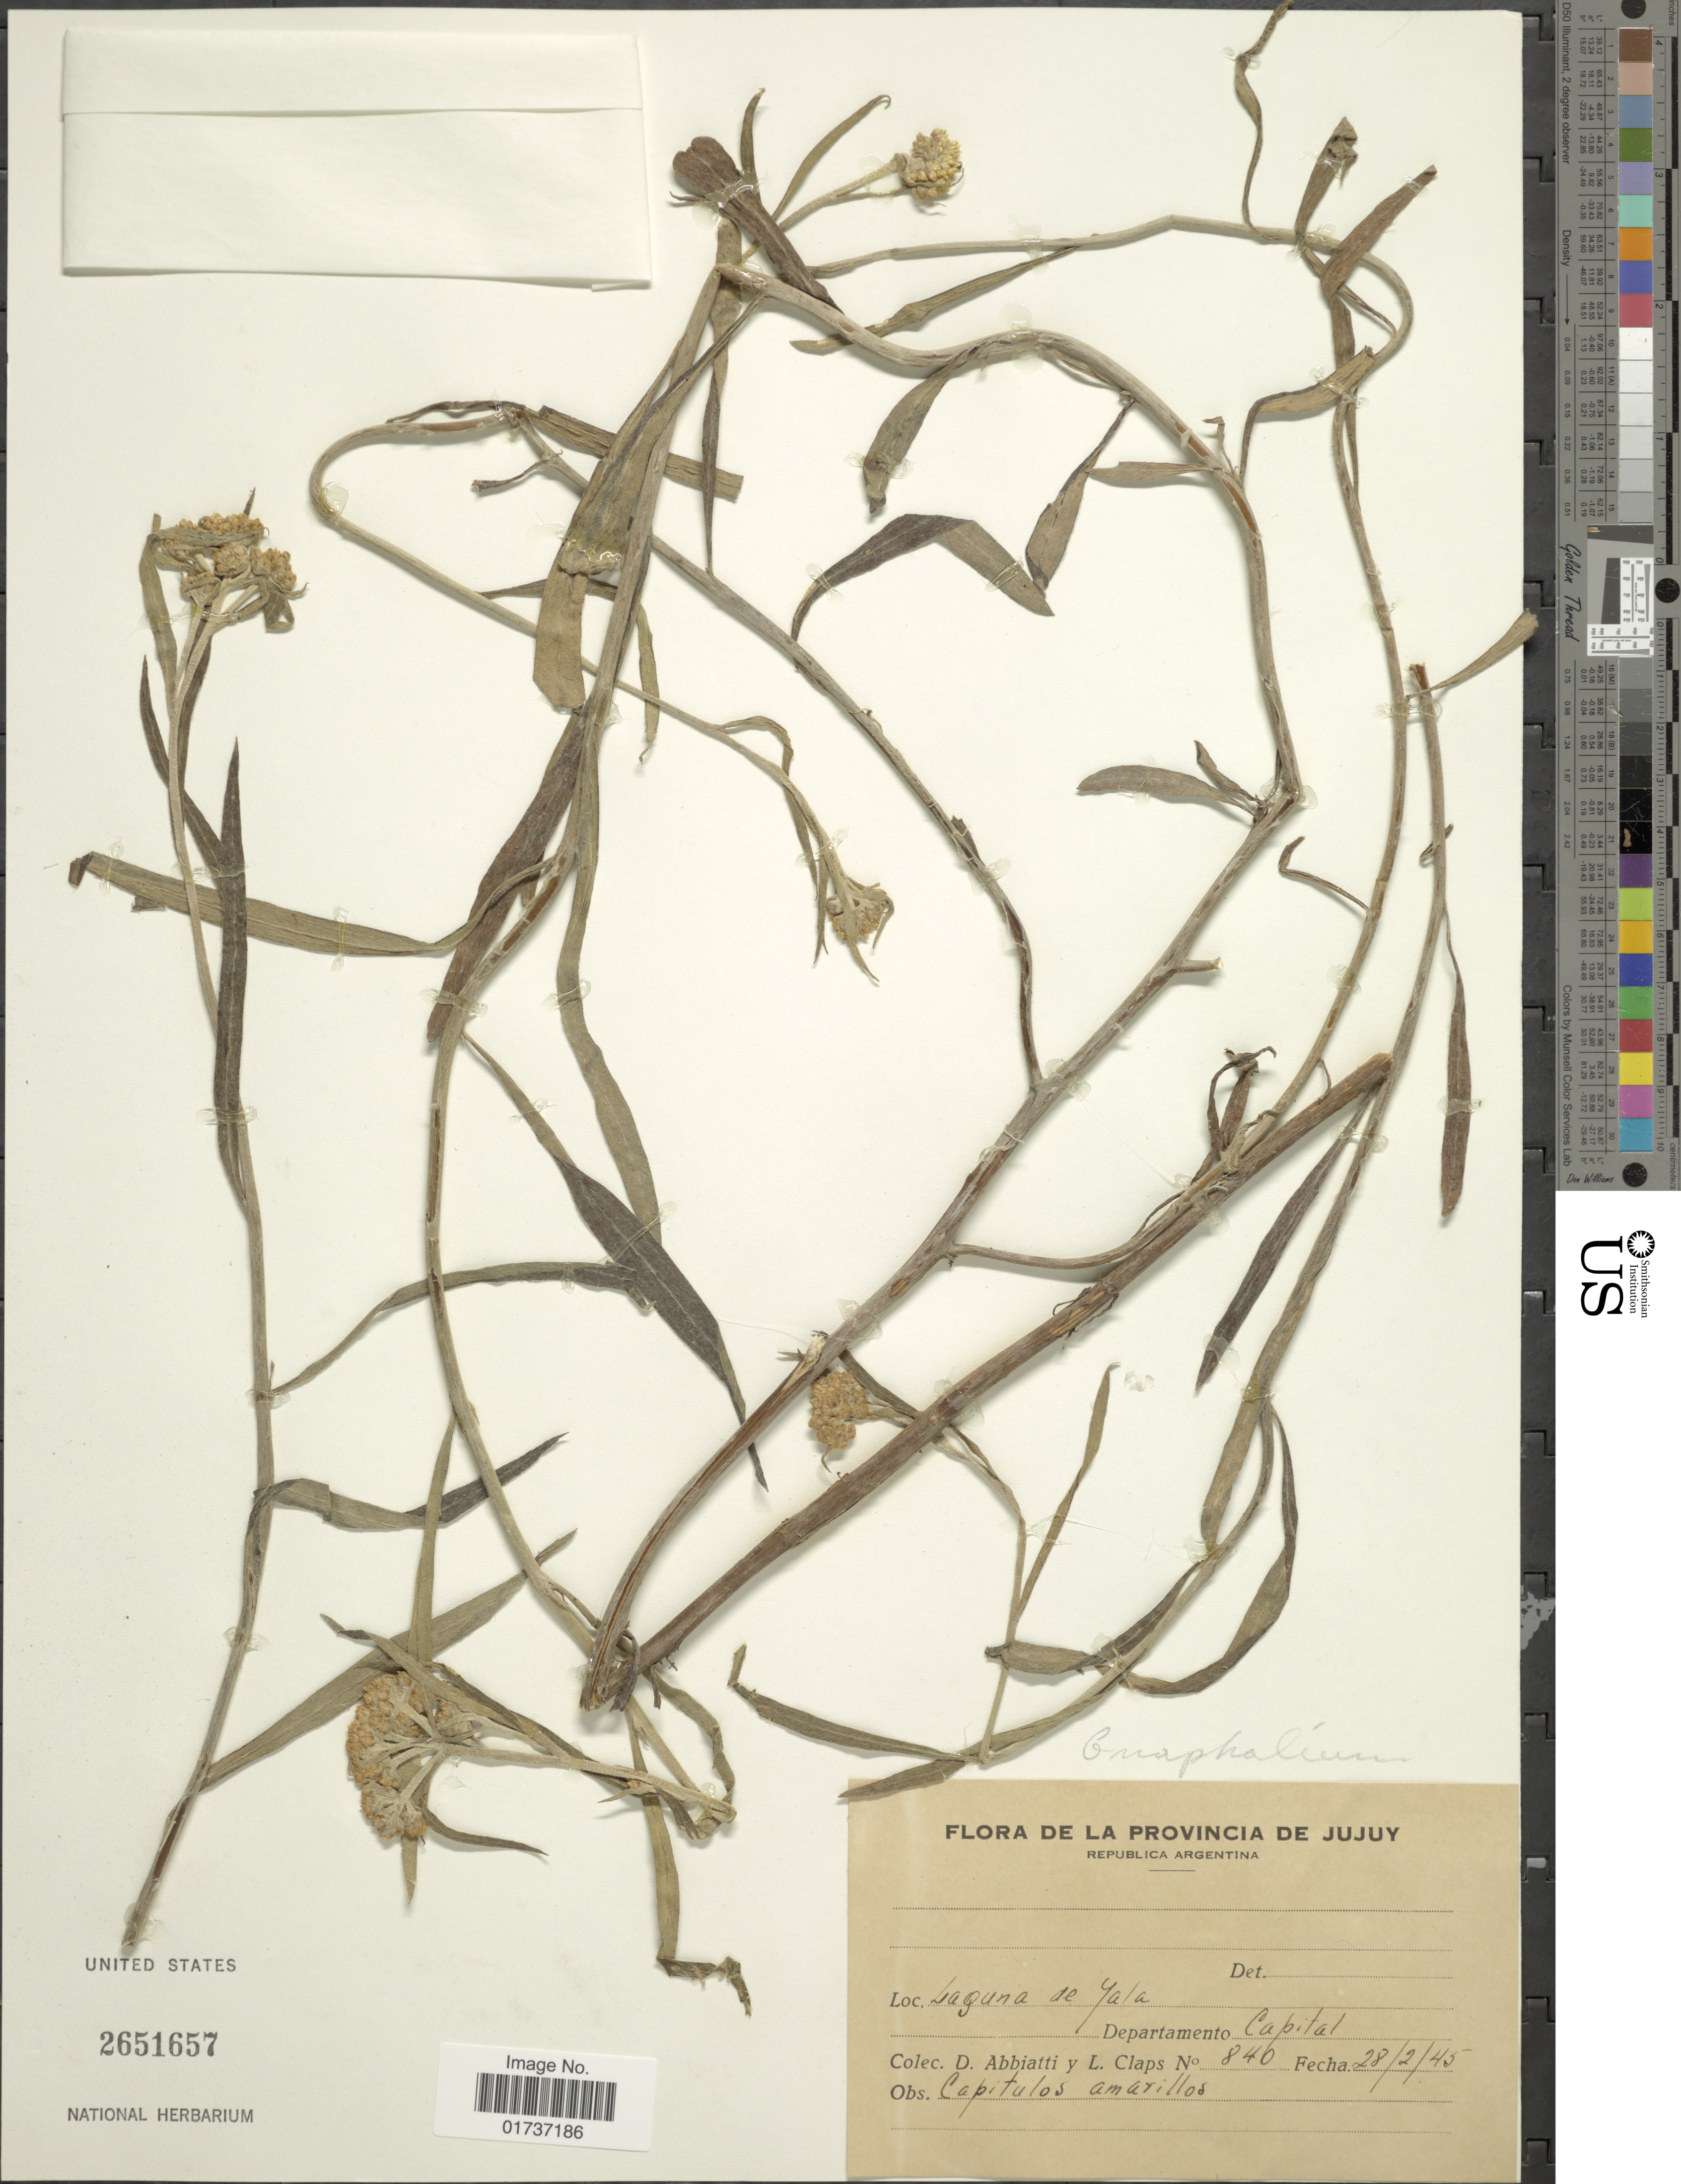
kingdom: Plantae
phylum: Tracheophyta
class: Magnoliopsida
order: Asterales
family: Asteraceae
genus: Gnaphalium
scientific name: Gnaphalium sp.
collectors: D. Abbiatti & L. Claps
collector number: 840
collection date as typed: Transcribed d/m/y: 28/2/45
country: Argentina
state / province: Jujuy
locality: Republica Argentina, Laguna de Jala, Departamento Capital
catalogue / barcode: US 2651657